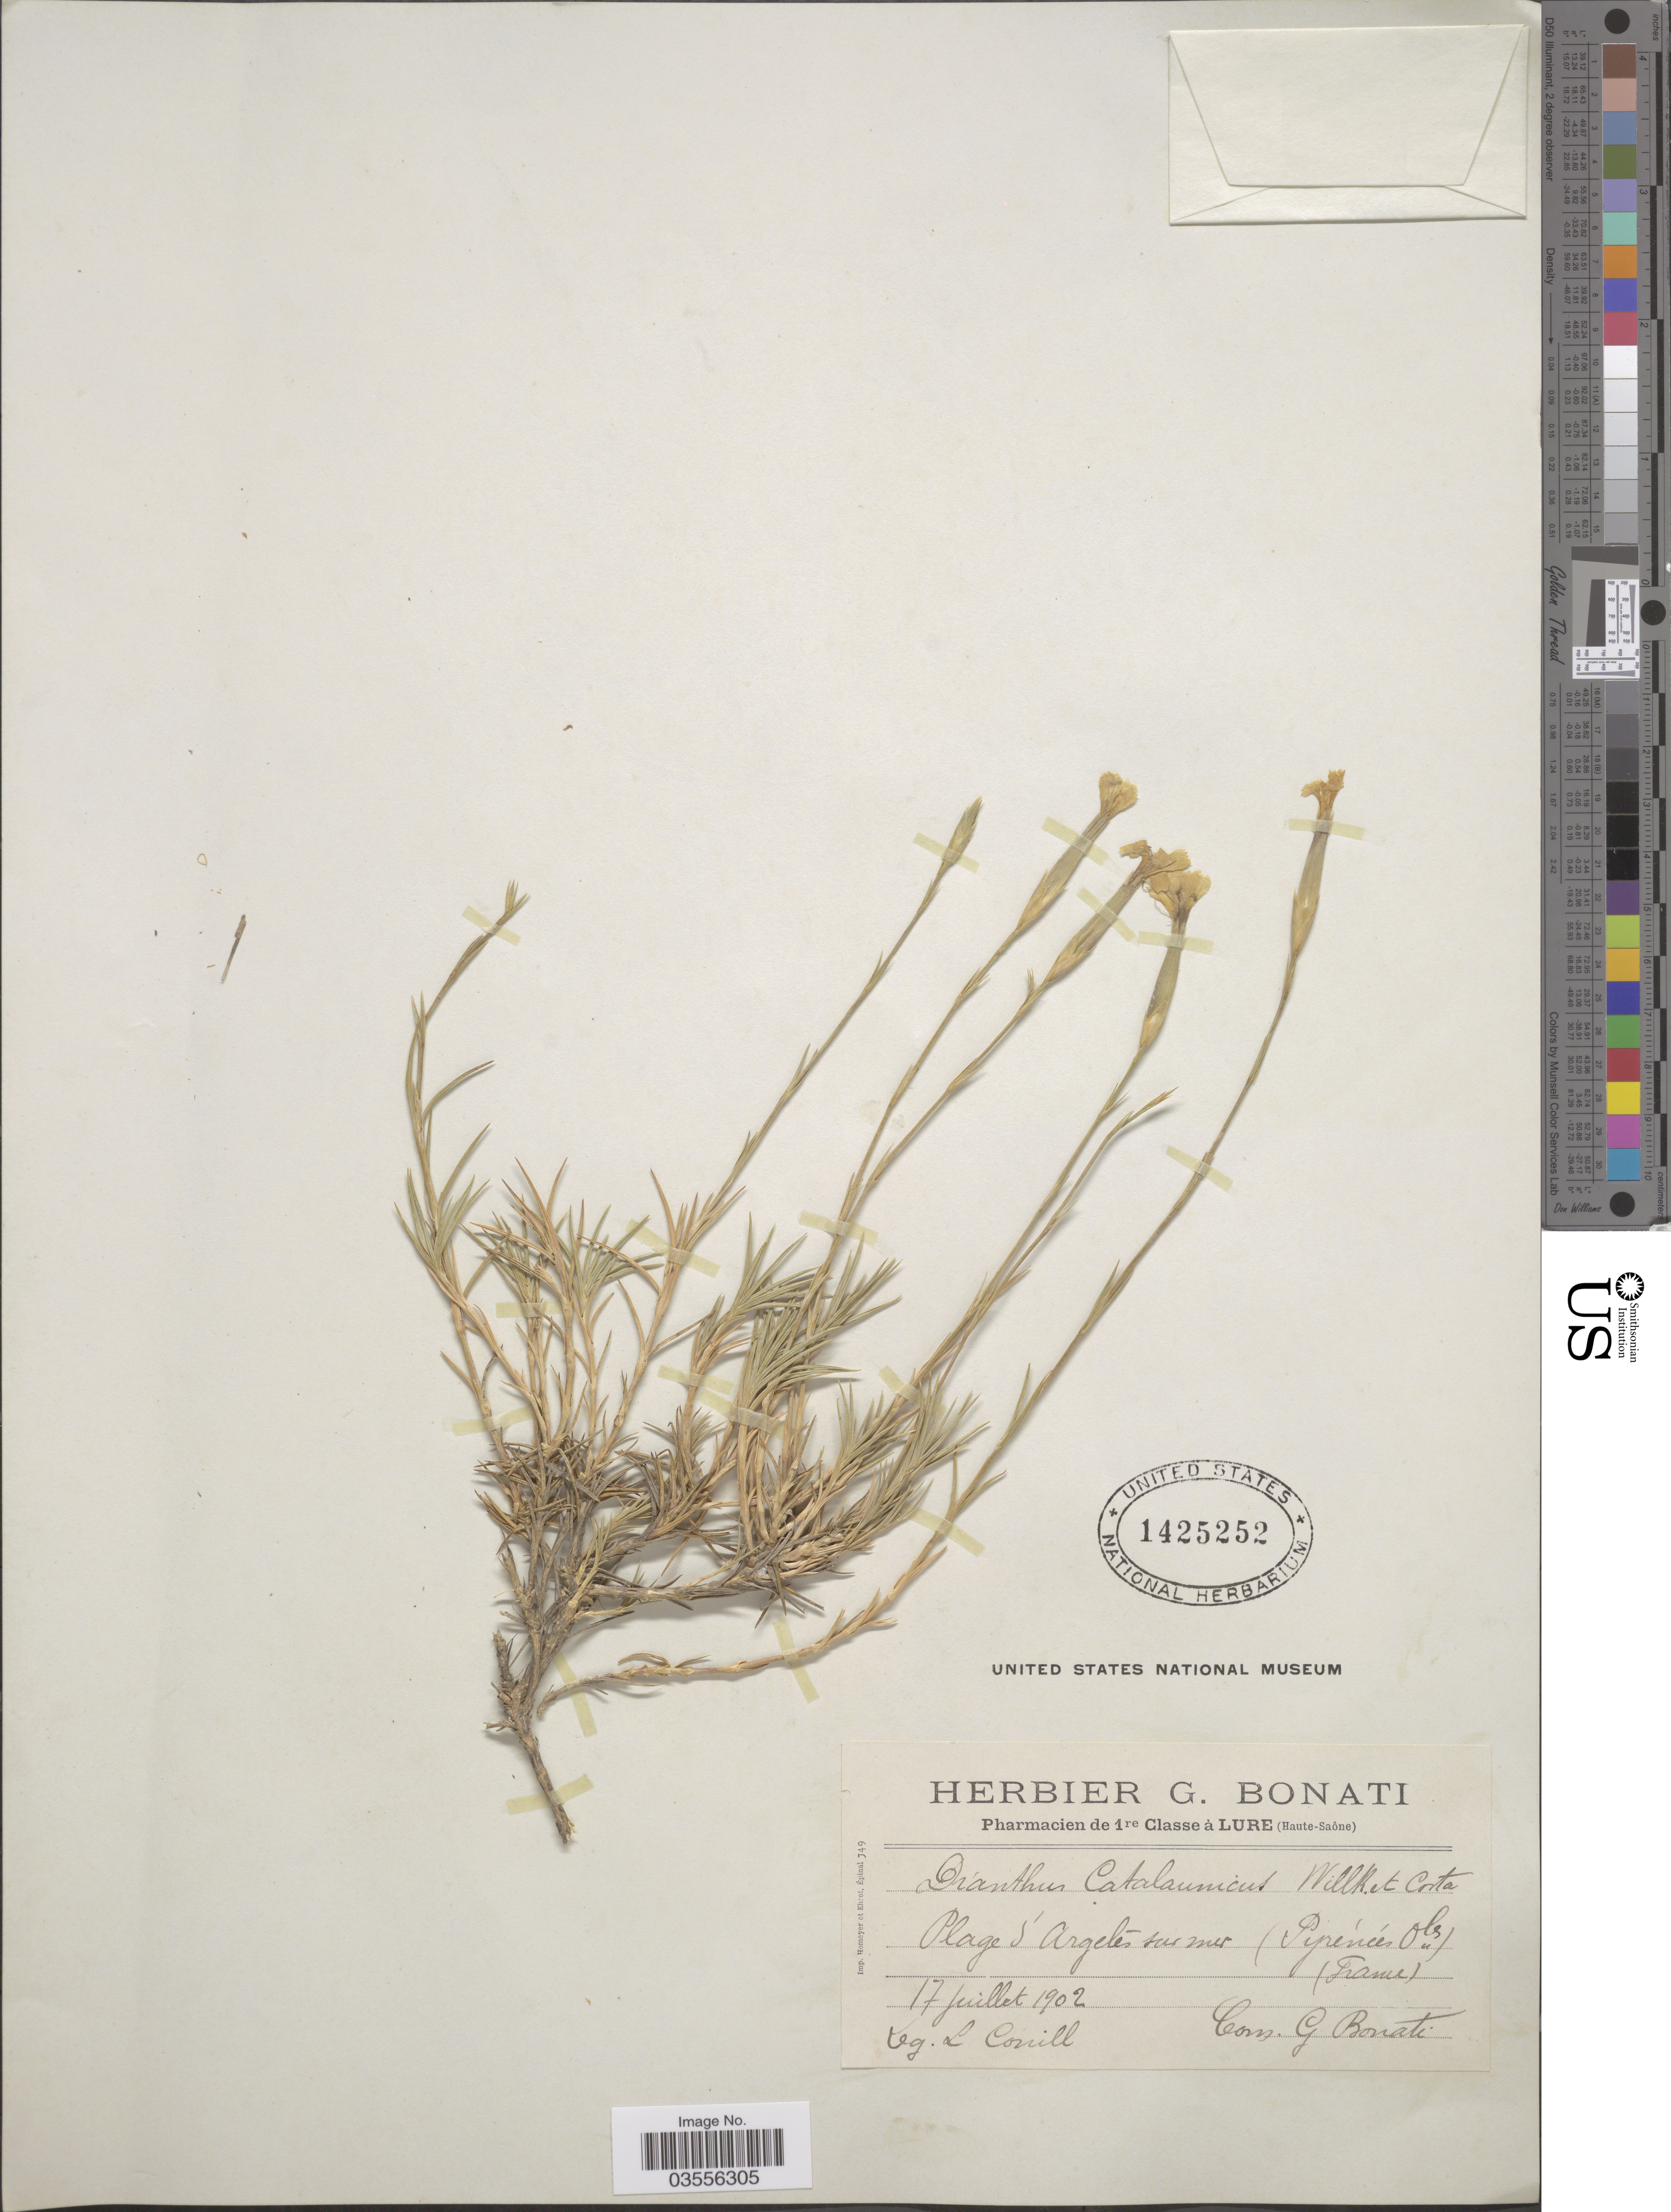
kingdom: Plantae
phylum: Tracheophyta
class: Magnoliopsida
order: Caryophyllales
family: Caryophyllaceae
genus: Dianthus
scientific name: Dianthus catalaunicus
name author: (Willk. & Costa) Pourr. ex Willk. & Lange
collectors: Conill, L.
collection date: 1902-07-17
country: France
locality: Plage d'Argeles sur mer (Pyrénées Ole).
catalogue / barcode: US 1425252